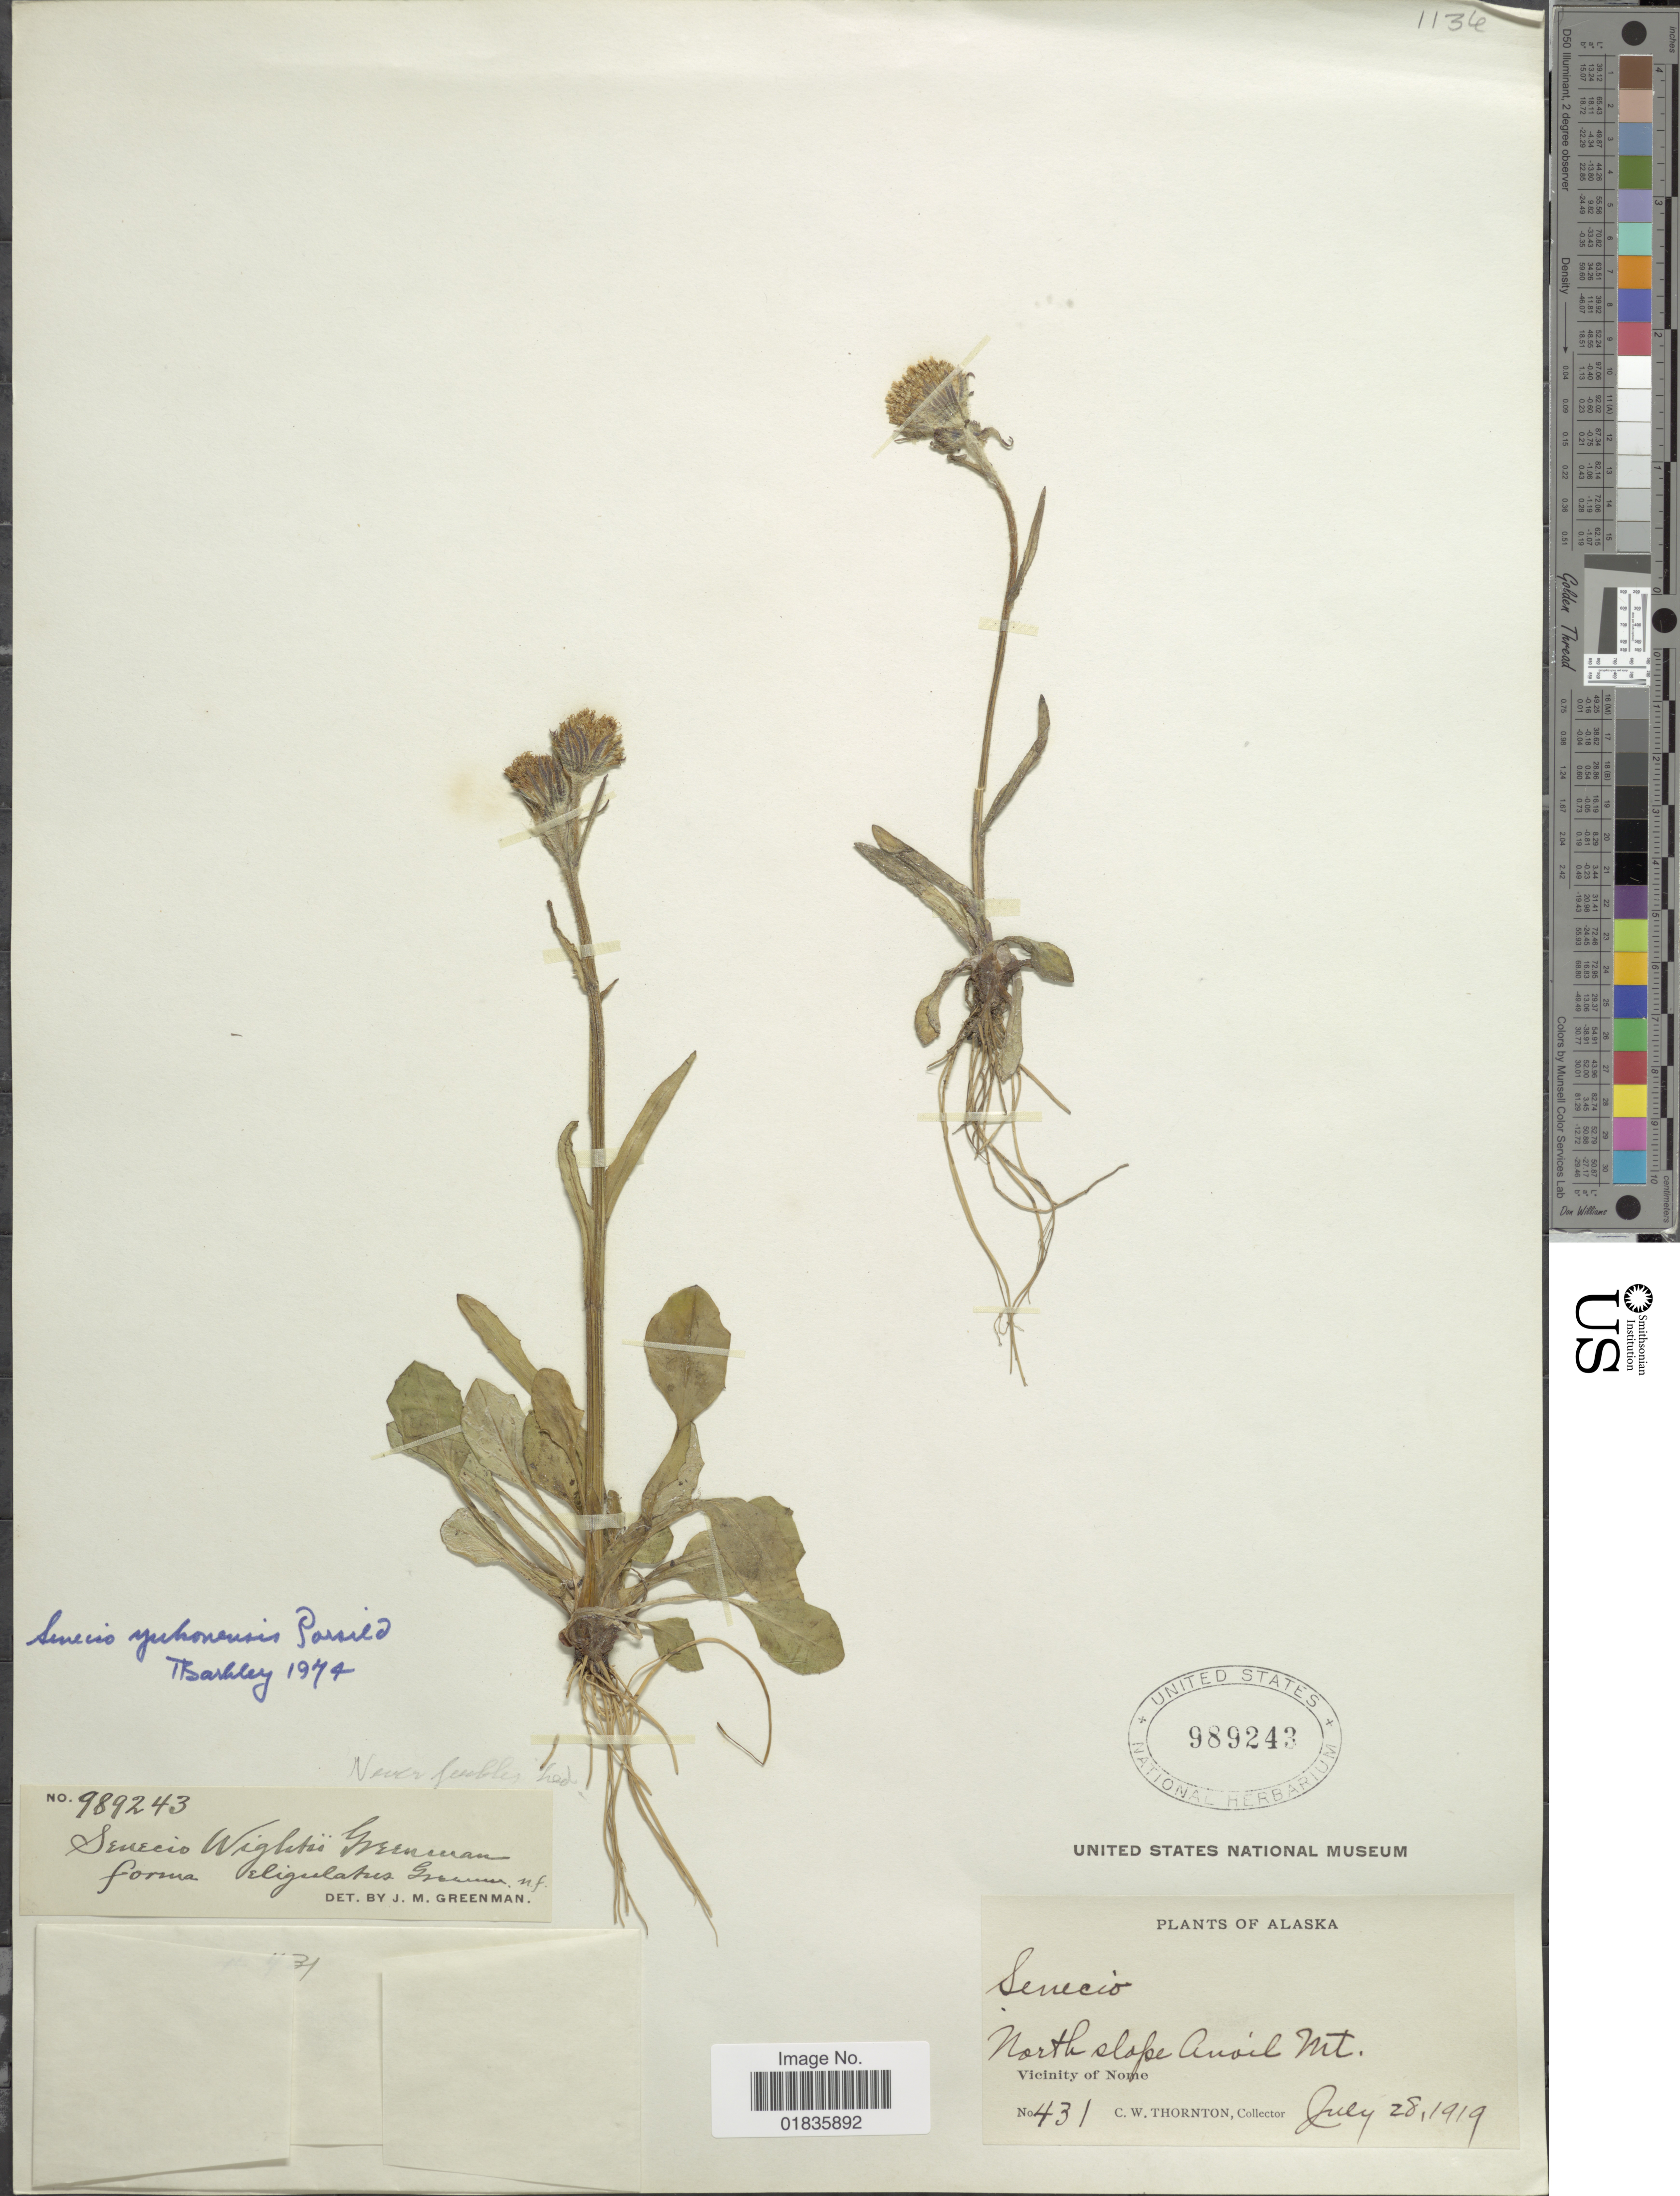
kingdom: Plantae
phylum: Tracheophyta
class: Magnoliopsida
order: Asterales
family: Asteraceae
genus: Senecio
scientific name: Senecio yukonensis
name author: A.E. Porsild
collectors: C. Thornton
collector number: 431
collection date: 1919-07-28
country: United States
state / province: Alaska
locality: North slope Anvil Mts., vicinity of Nome.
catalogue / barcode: US 989243